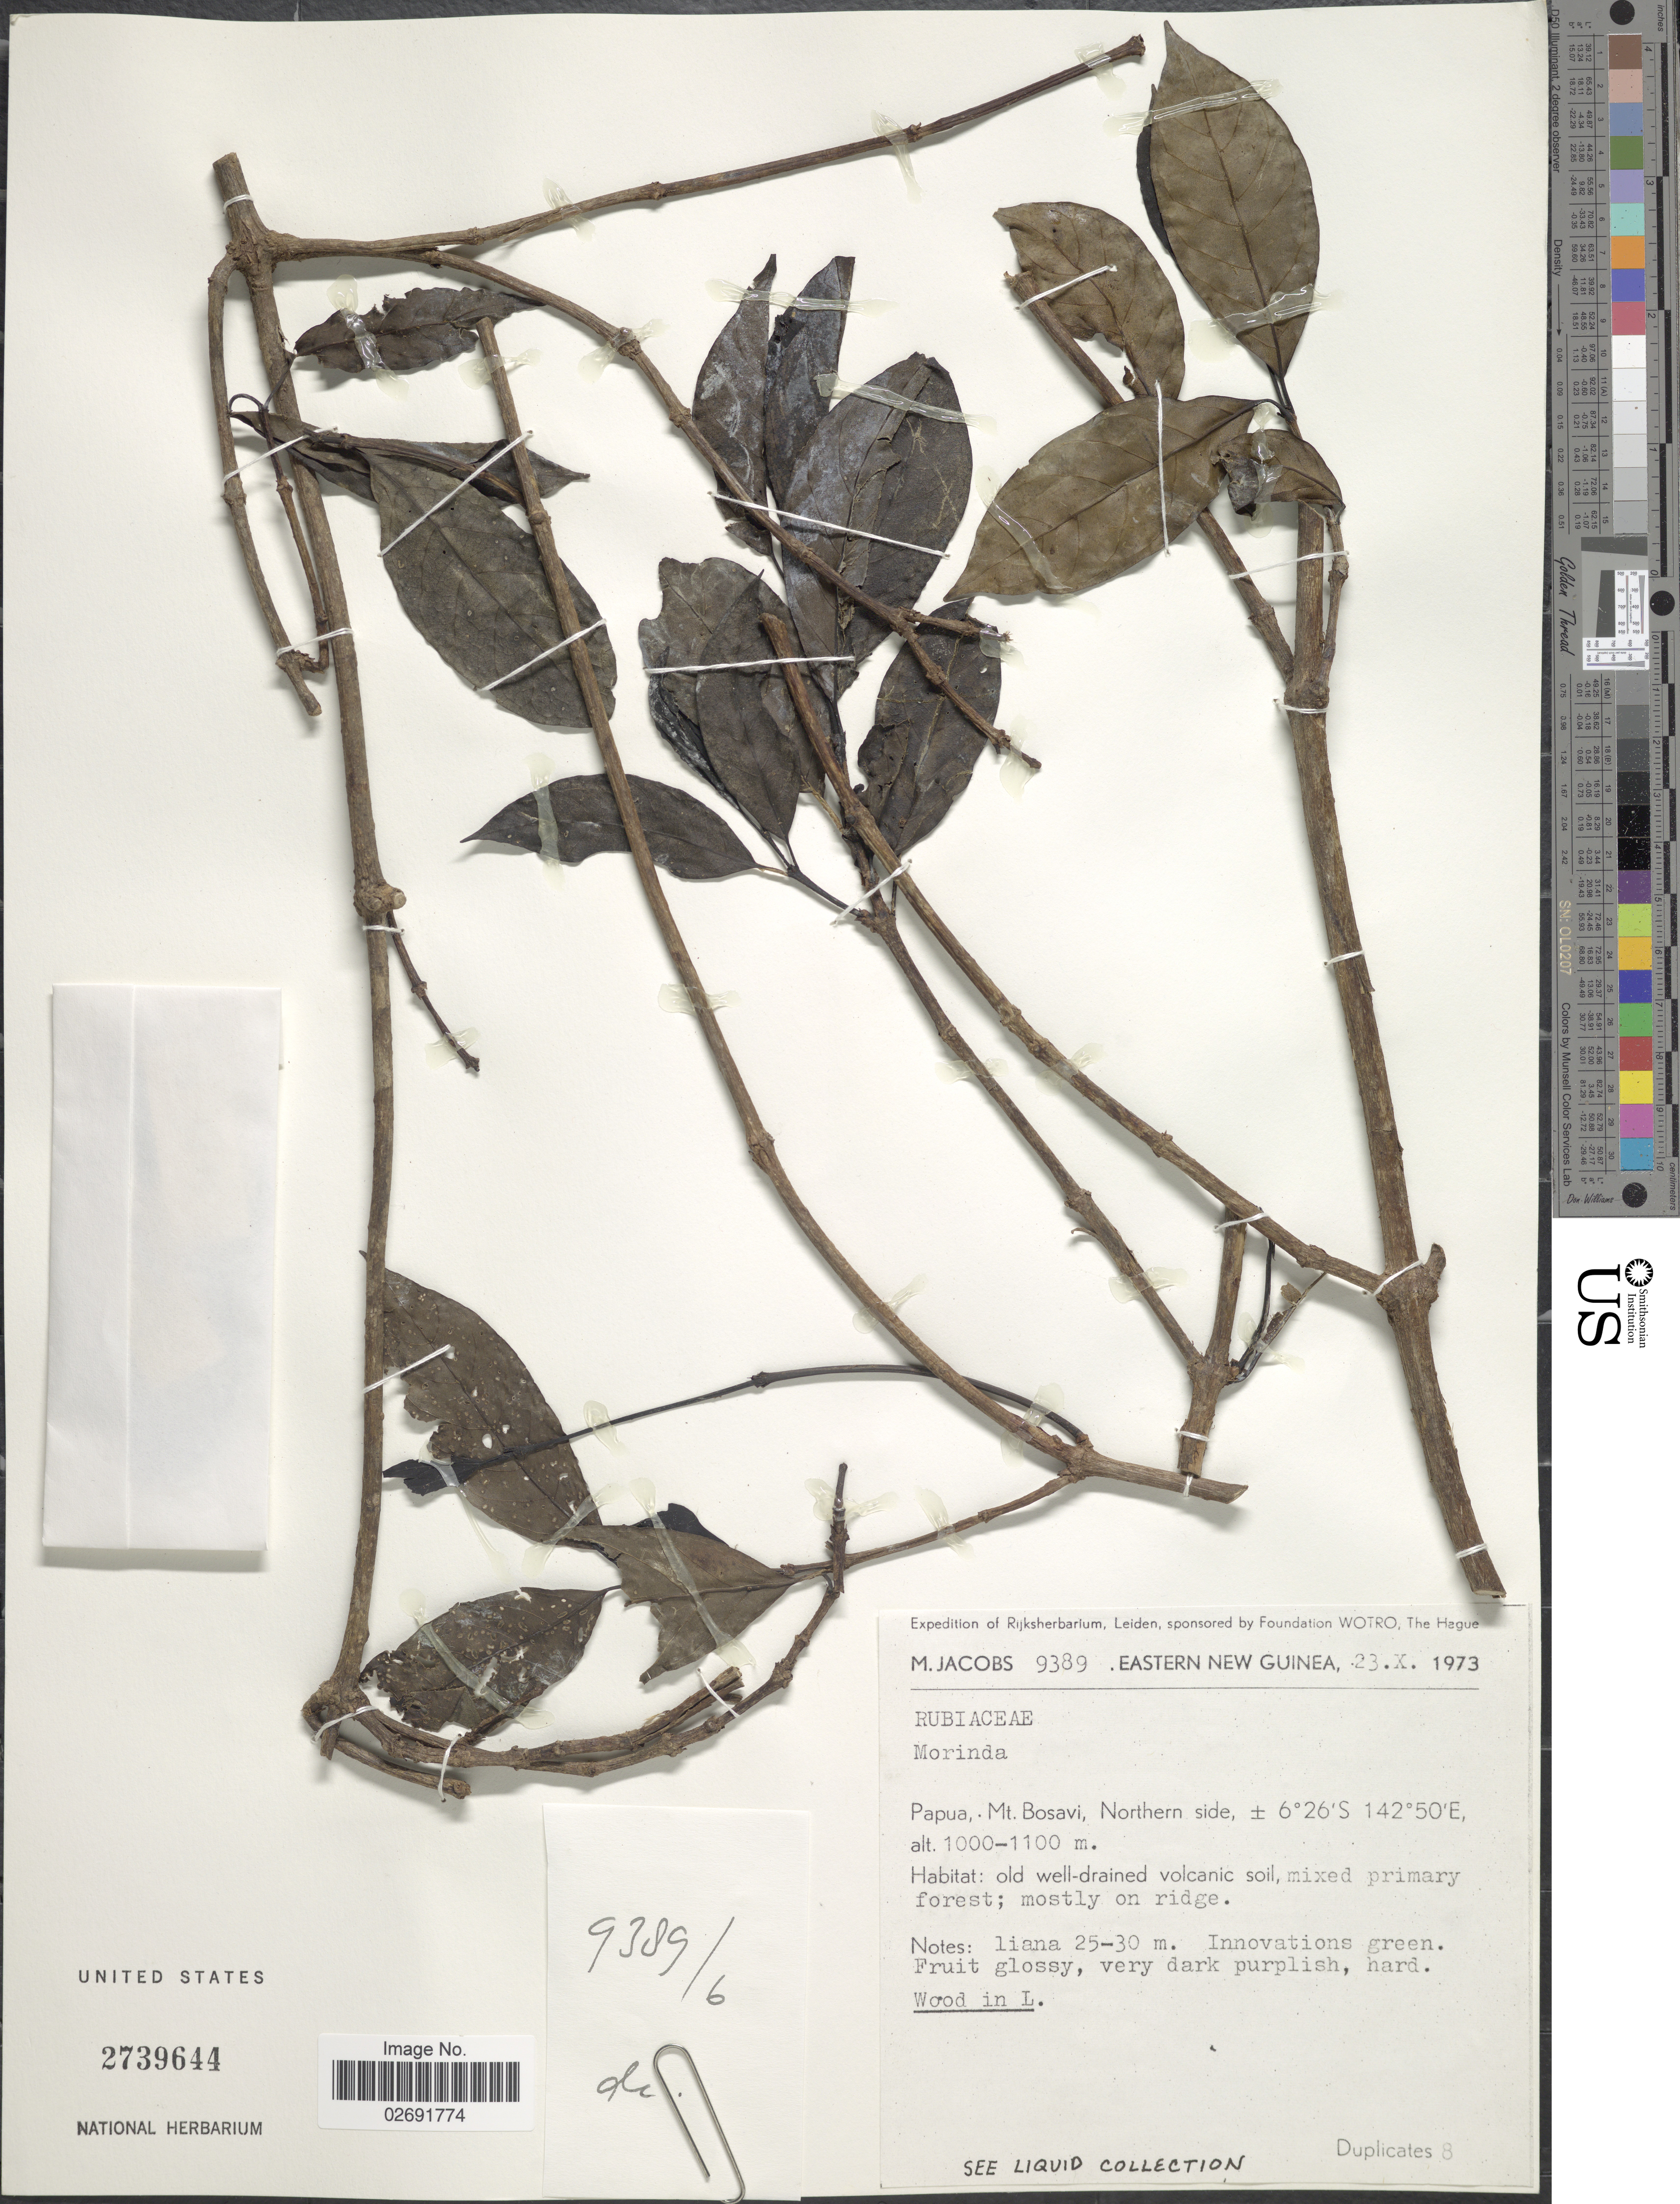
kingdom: Plantae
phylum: Tracheophyta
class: Magnoliopsida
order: Gentianales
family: Rubiaceae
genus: Gynochthodes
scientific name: Gynochthodes sp.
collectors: M. Jacobs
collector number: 9389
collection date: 1973-10-23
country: Papua New Guinea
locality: Eastern New Guinea. Papua,. Mt. Bosavi, Northern side.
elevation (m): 1000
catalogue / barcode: US 2739644